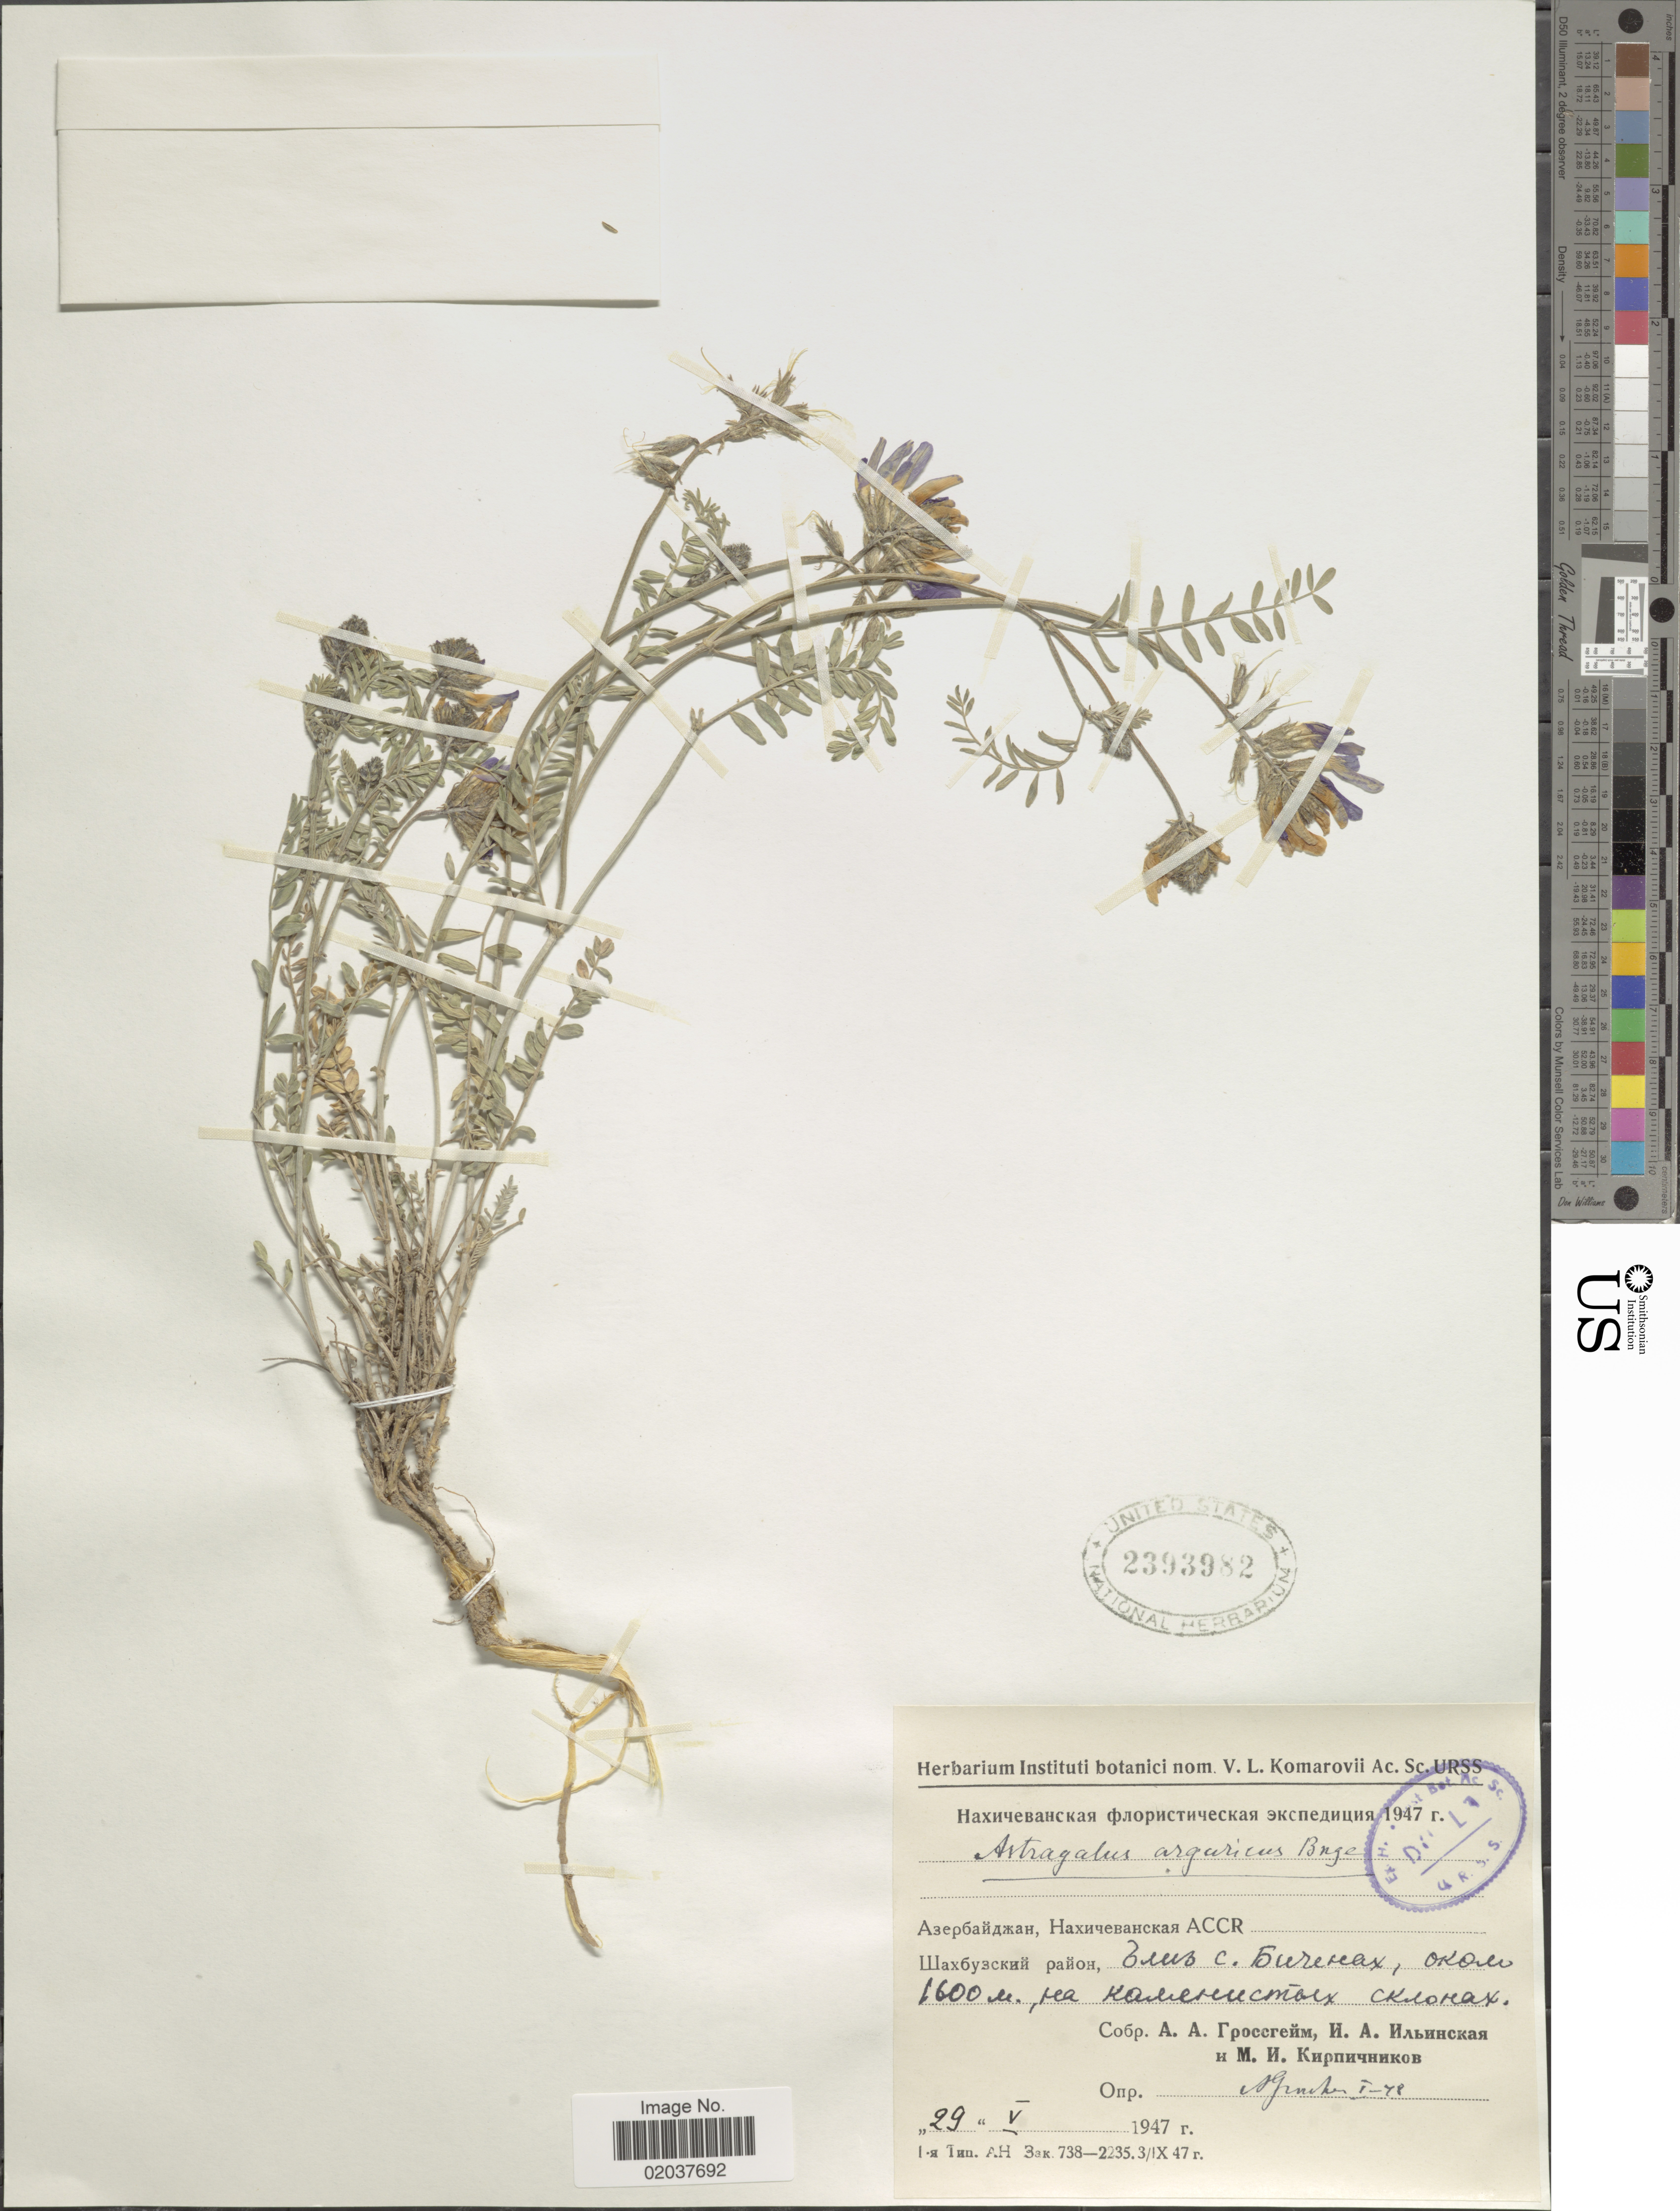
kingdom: Plantae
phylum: Tracheophyta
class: Magnoliopsida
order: Fabales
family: Fabaceae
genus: Astragalus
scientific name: Astragalus arguricus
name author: Bunge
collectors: A. Grossgame, I. Ilinskaya & M. Kirpicznikov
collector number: I-48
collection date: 1947-05-29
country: Azerbaijan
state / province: Nakhchivan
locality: Shahbuz district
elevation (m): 1600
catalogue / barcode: US 2393982